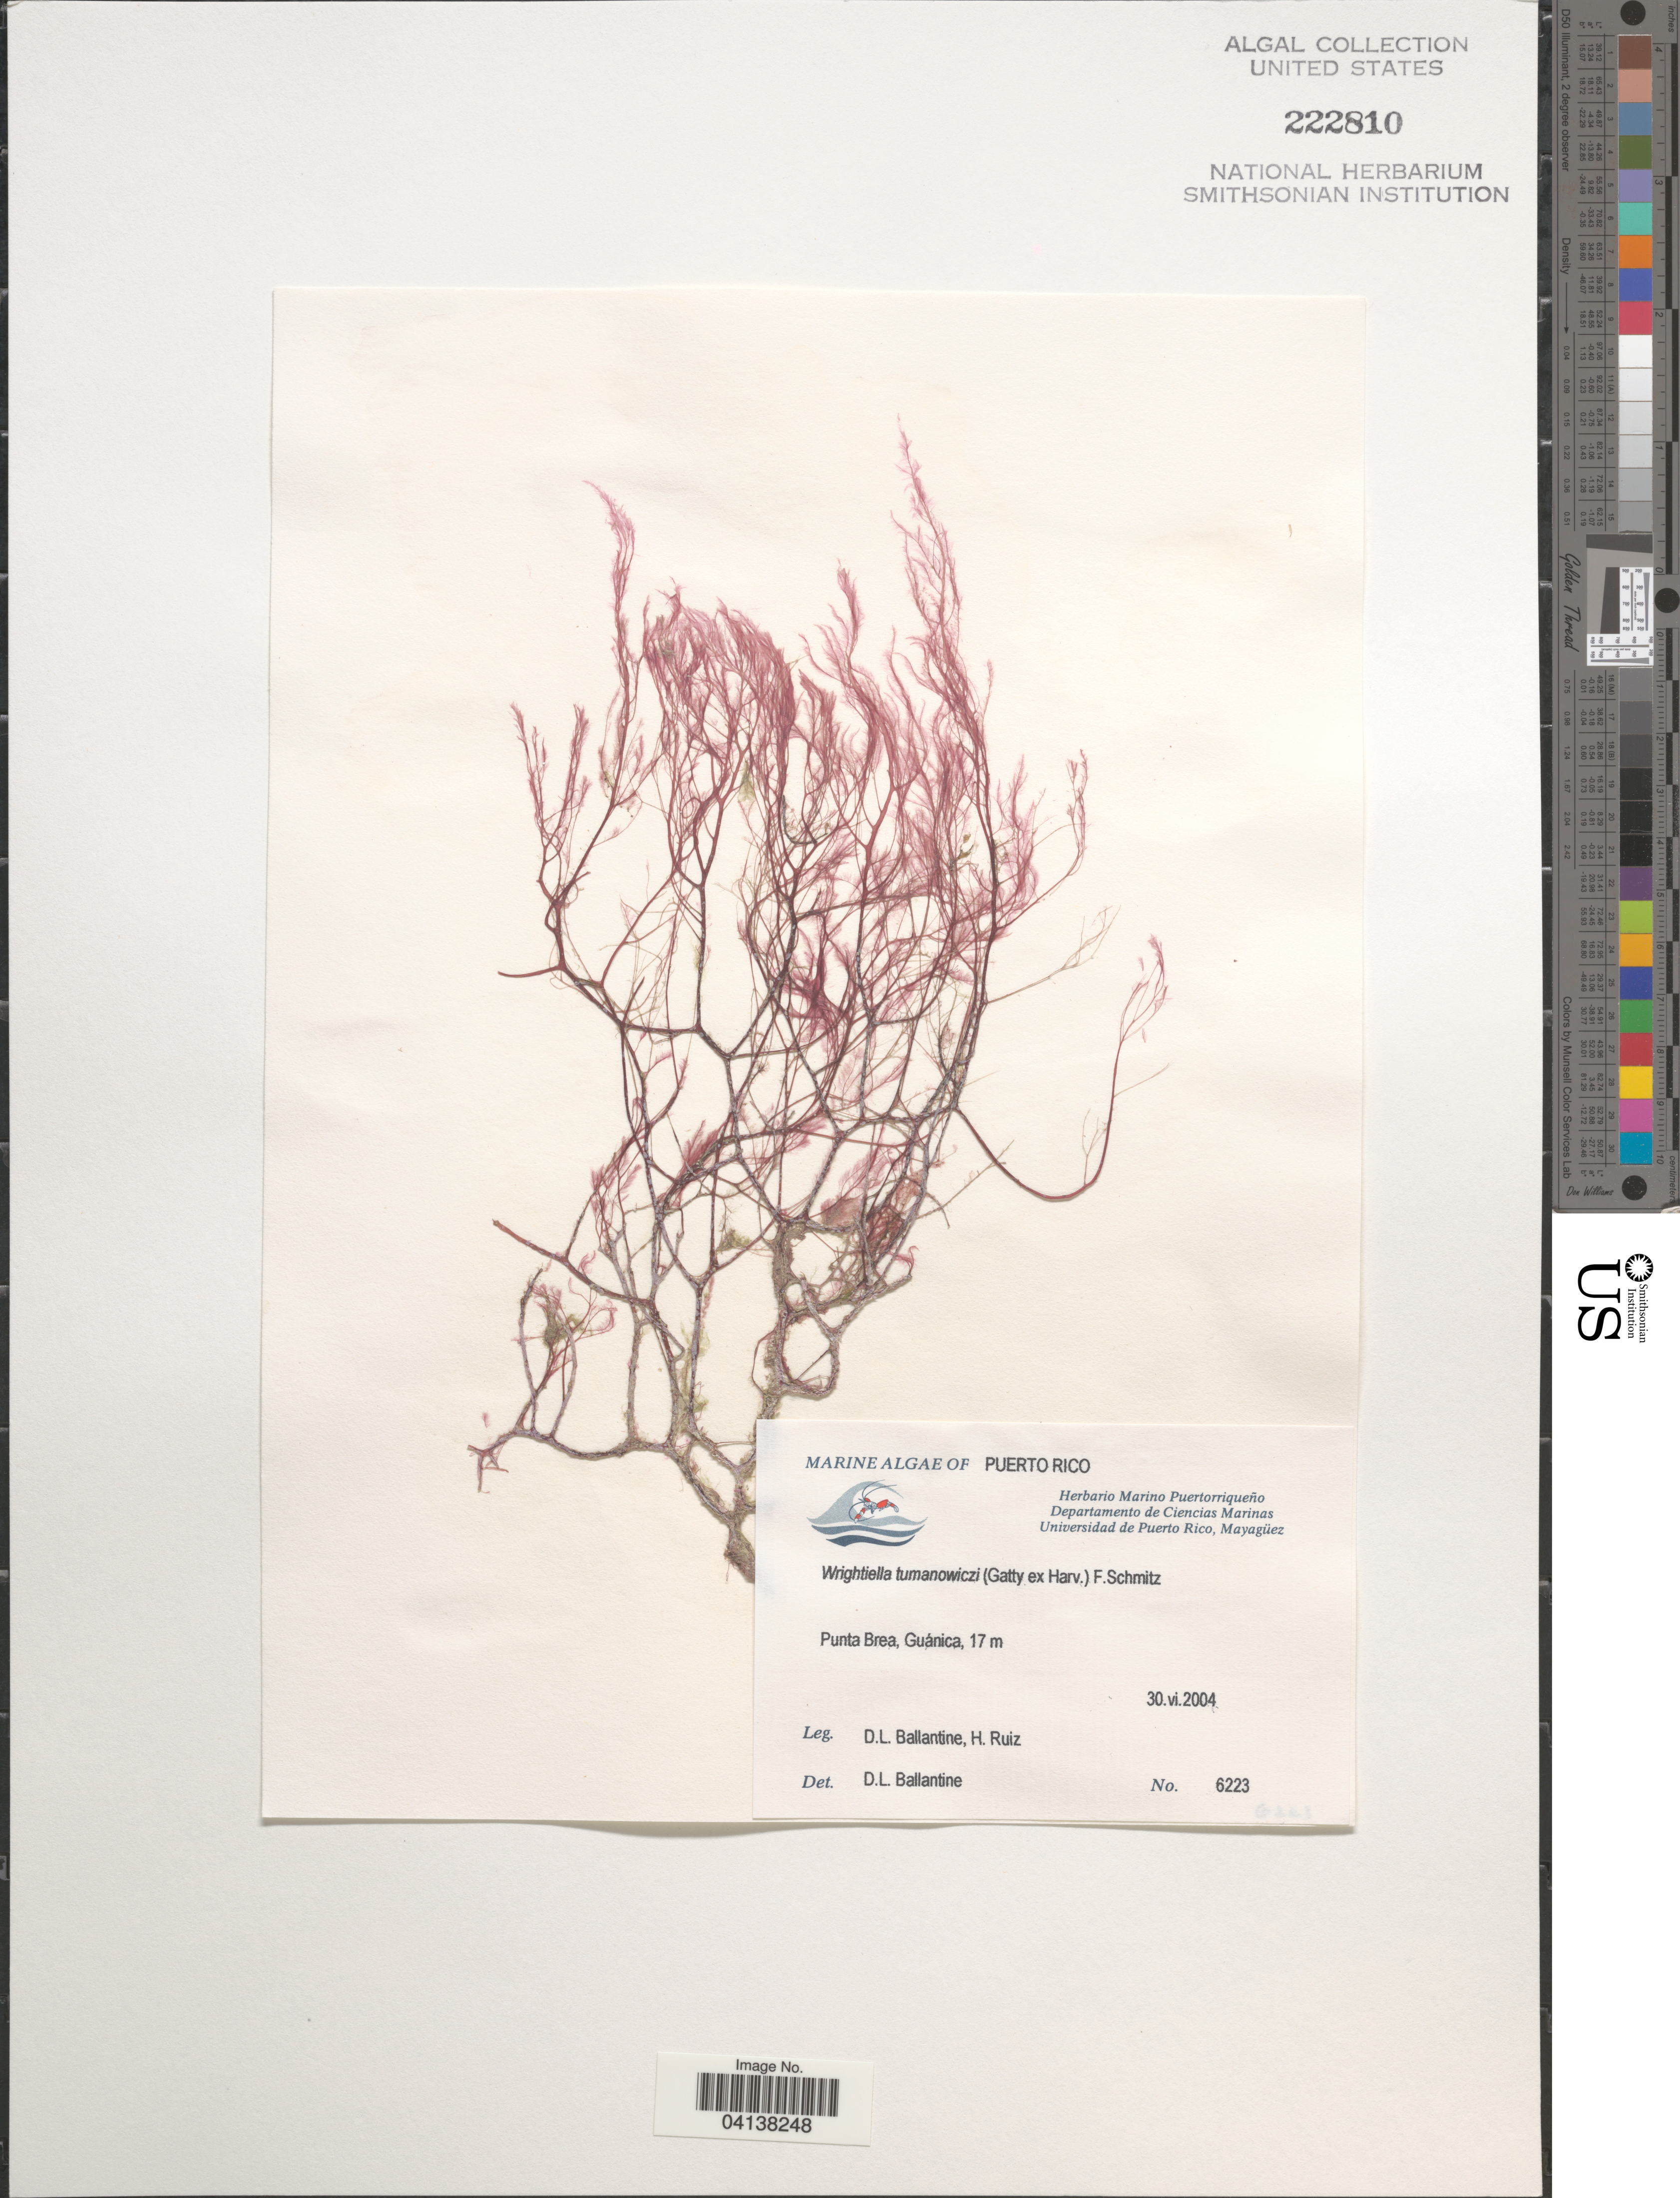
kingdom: Plantae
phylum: Rhodophyta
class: Florideophyceae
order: Ceramiales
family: Rhodomelaceae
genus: Wrightiella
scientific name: Wrightiella tumanowiczii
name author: (Gatty ex Harv.) F. Schmitz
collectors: D.L. Ballantine & H. Ruiz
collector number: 6223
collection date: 2004-06-30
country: Puerto Rico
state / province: Guánica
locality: Punta Brea.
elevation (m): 17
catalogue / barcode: US 222810